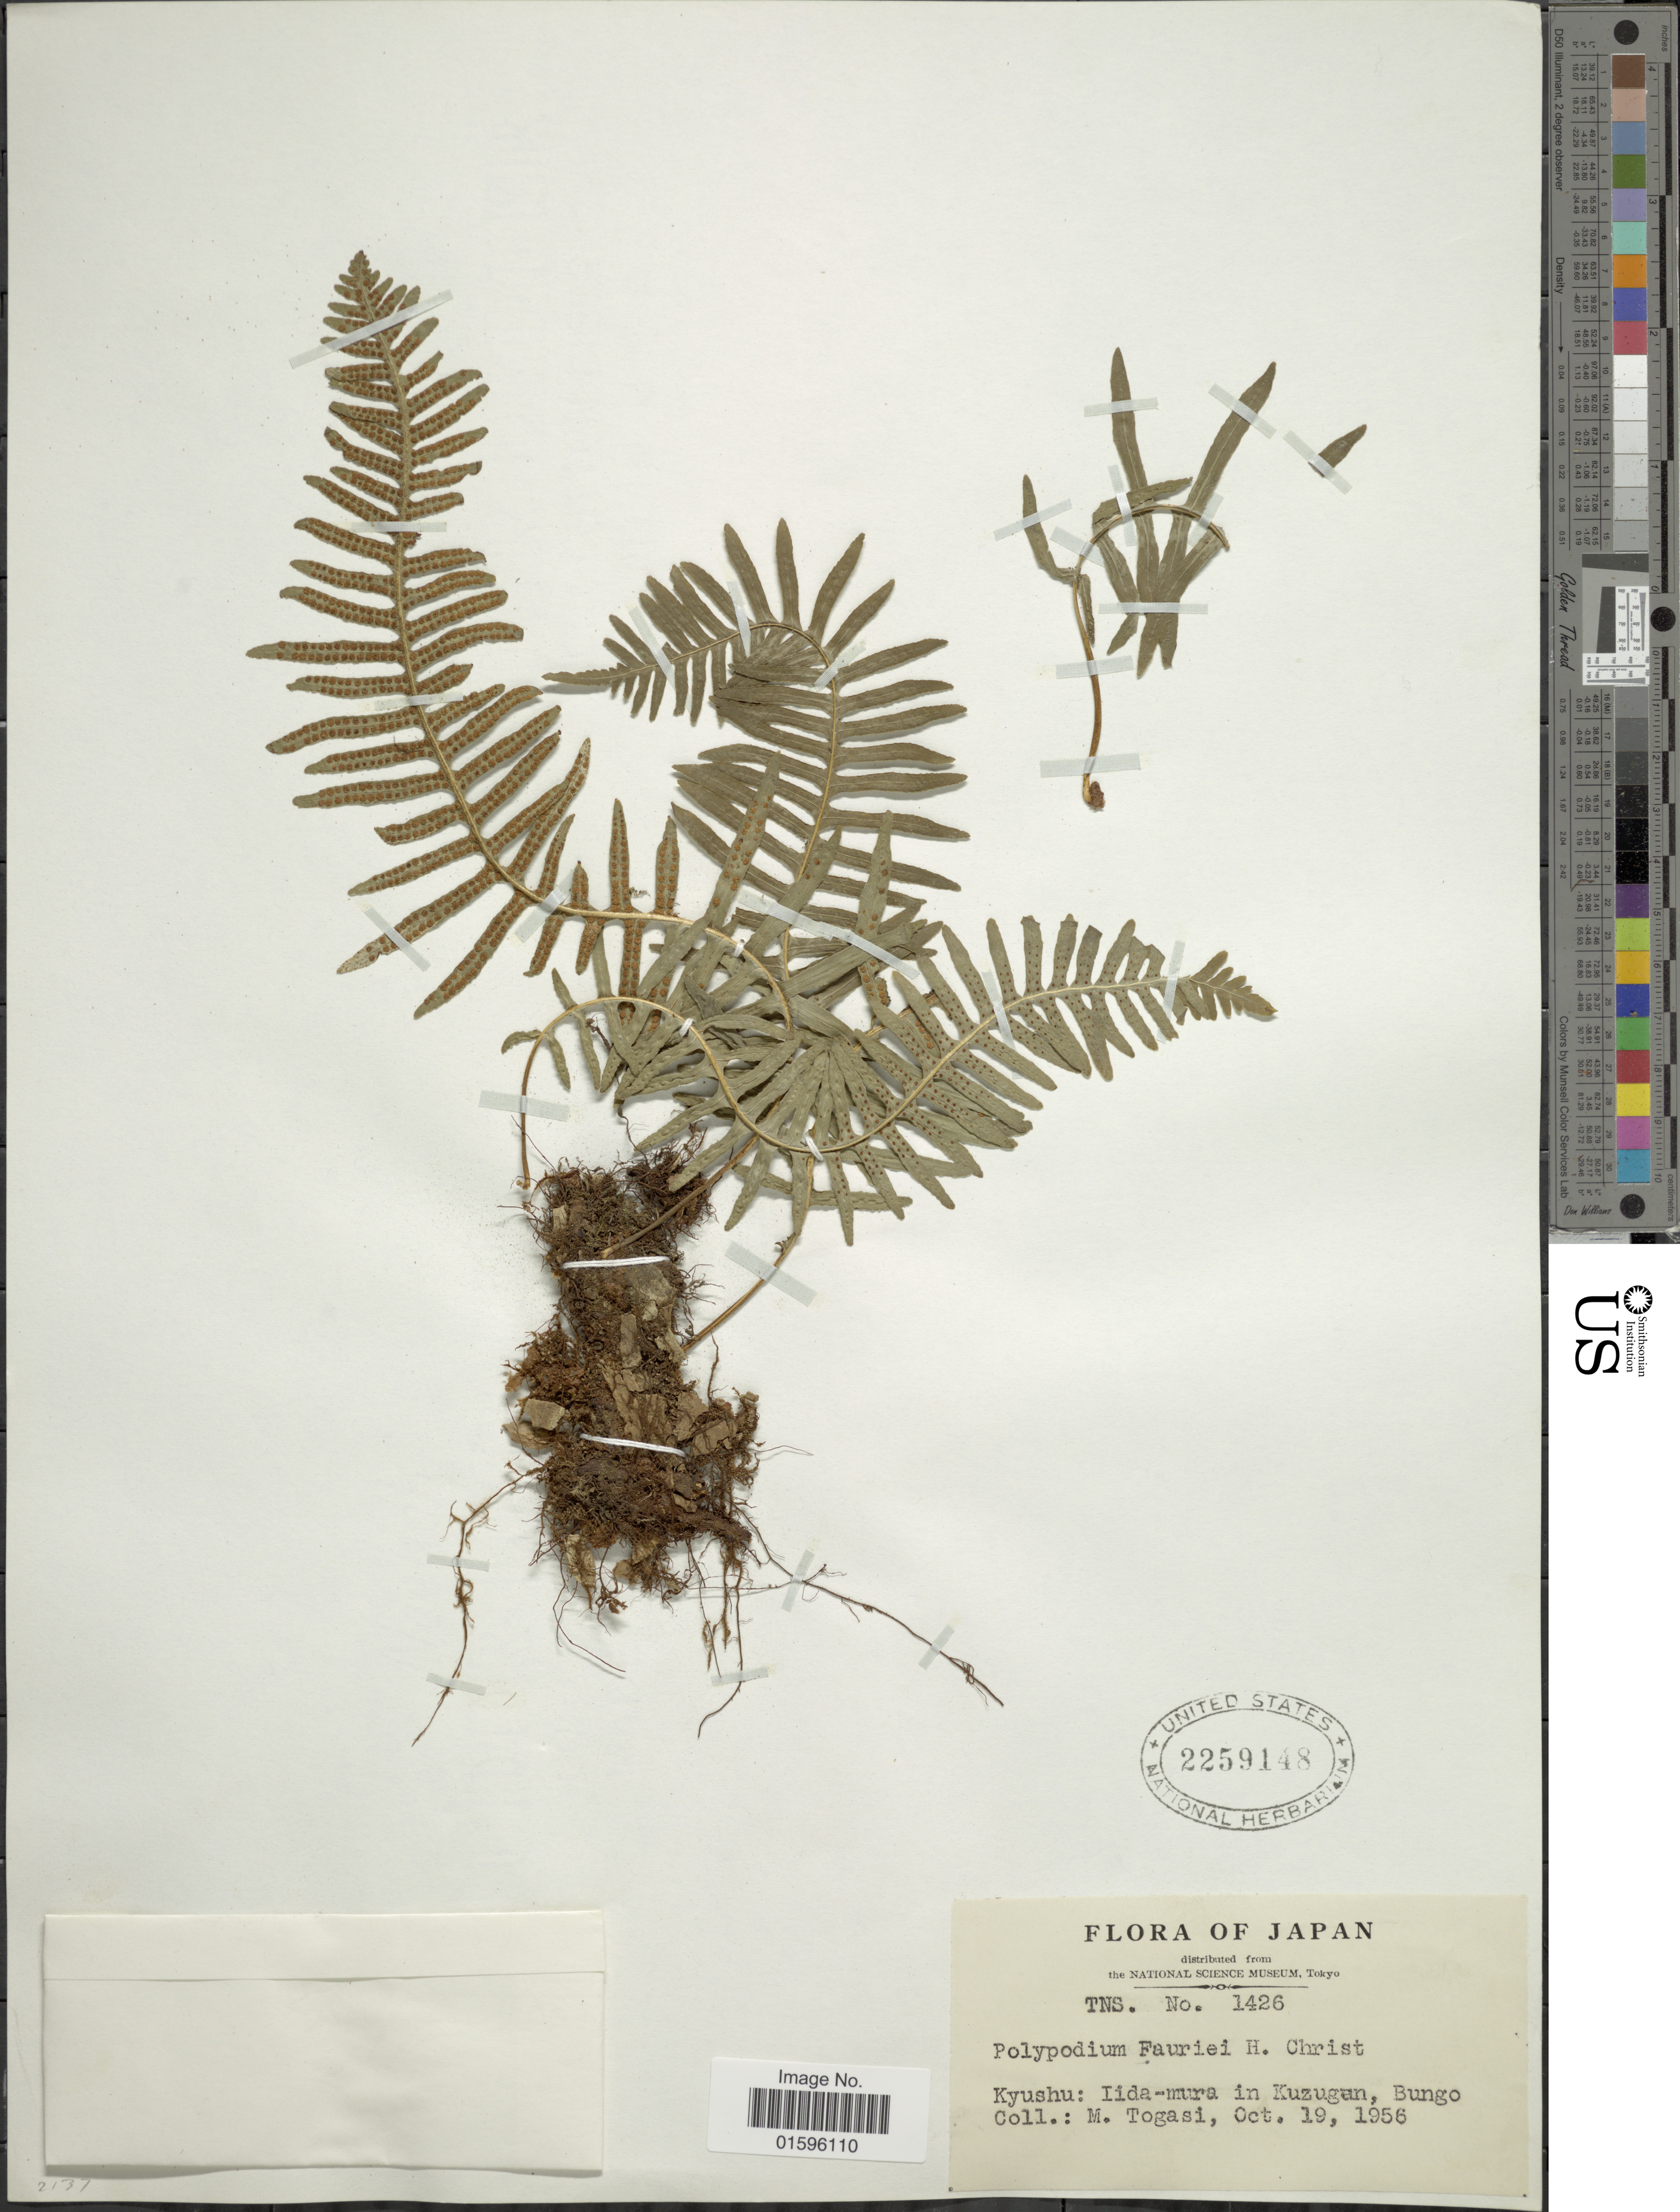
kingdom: Plantae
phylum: Tracheophyta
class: Polypodiopsida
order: Polypodiales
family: Polypodiaceae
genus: Polypodium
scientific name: Polypodium fauriei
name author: Christ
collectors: M. Togasi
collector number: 1426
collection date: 1956-10-19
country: Japan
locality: Kyushu: Iida-mura in Kuzugun, Bungo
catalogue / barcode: US 2259148